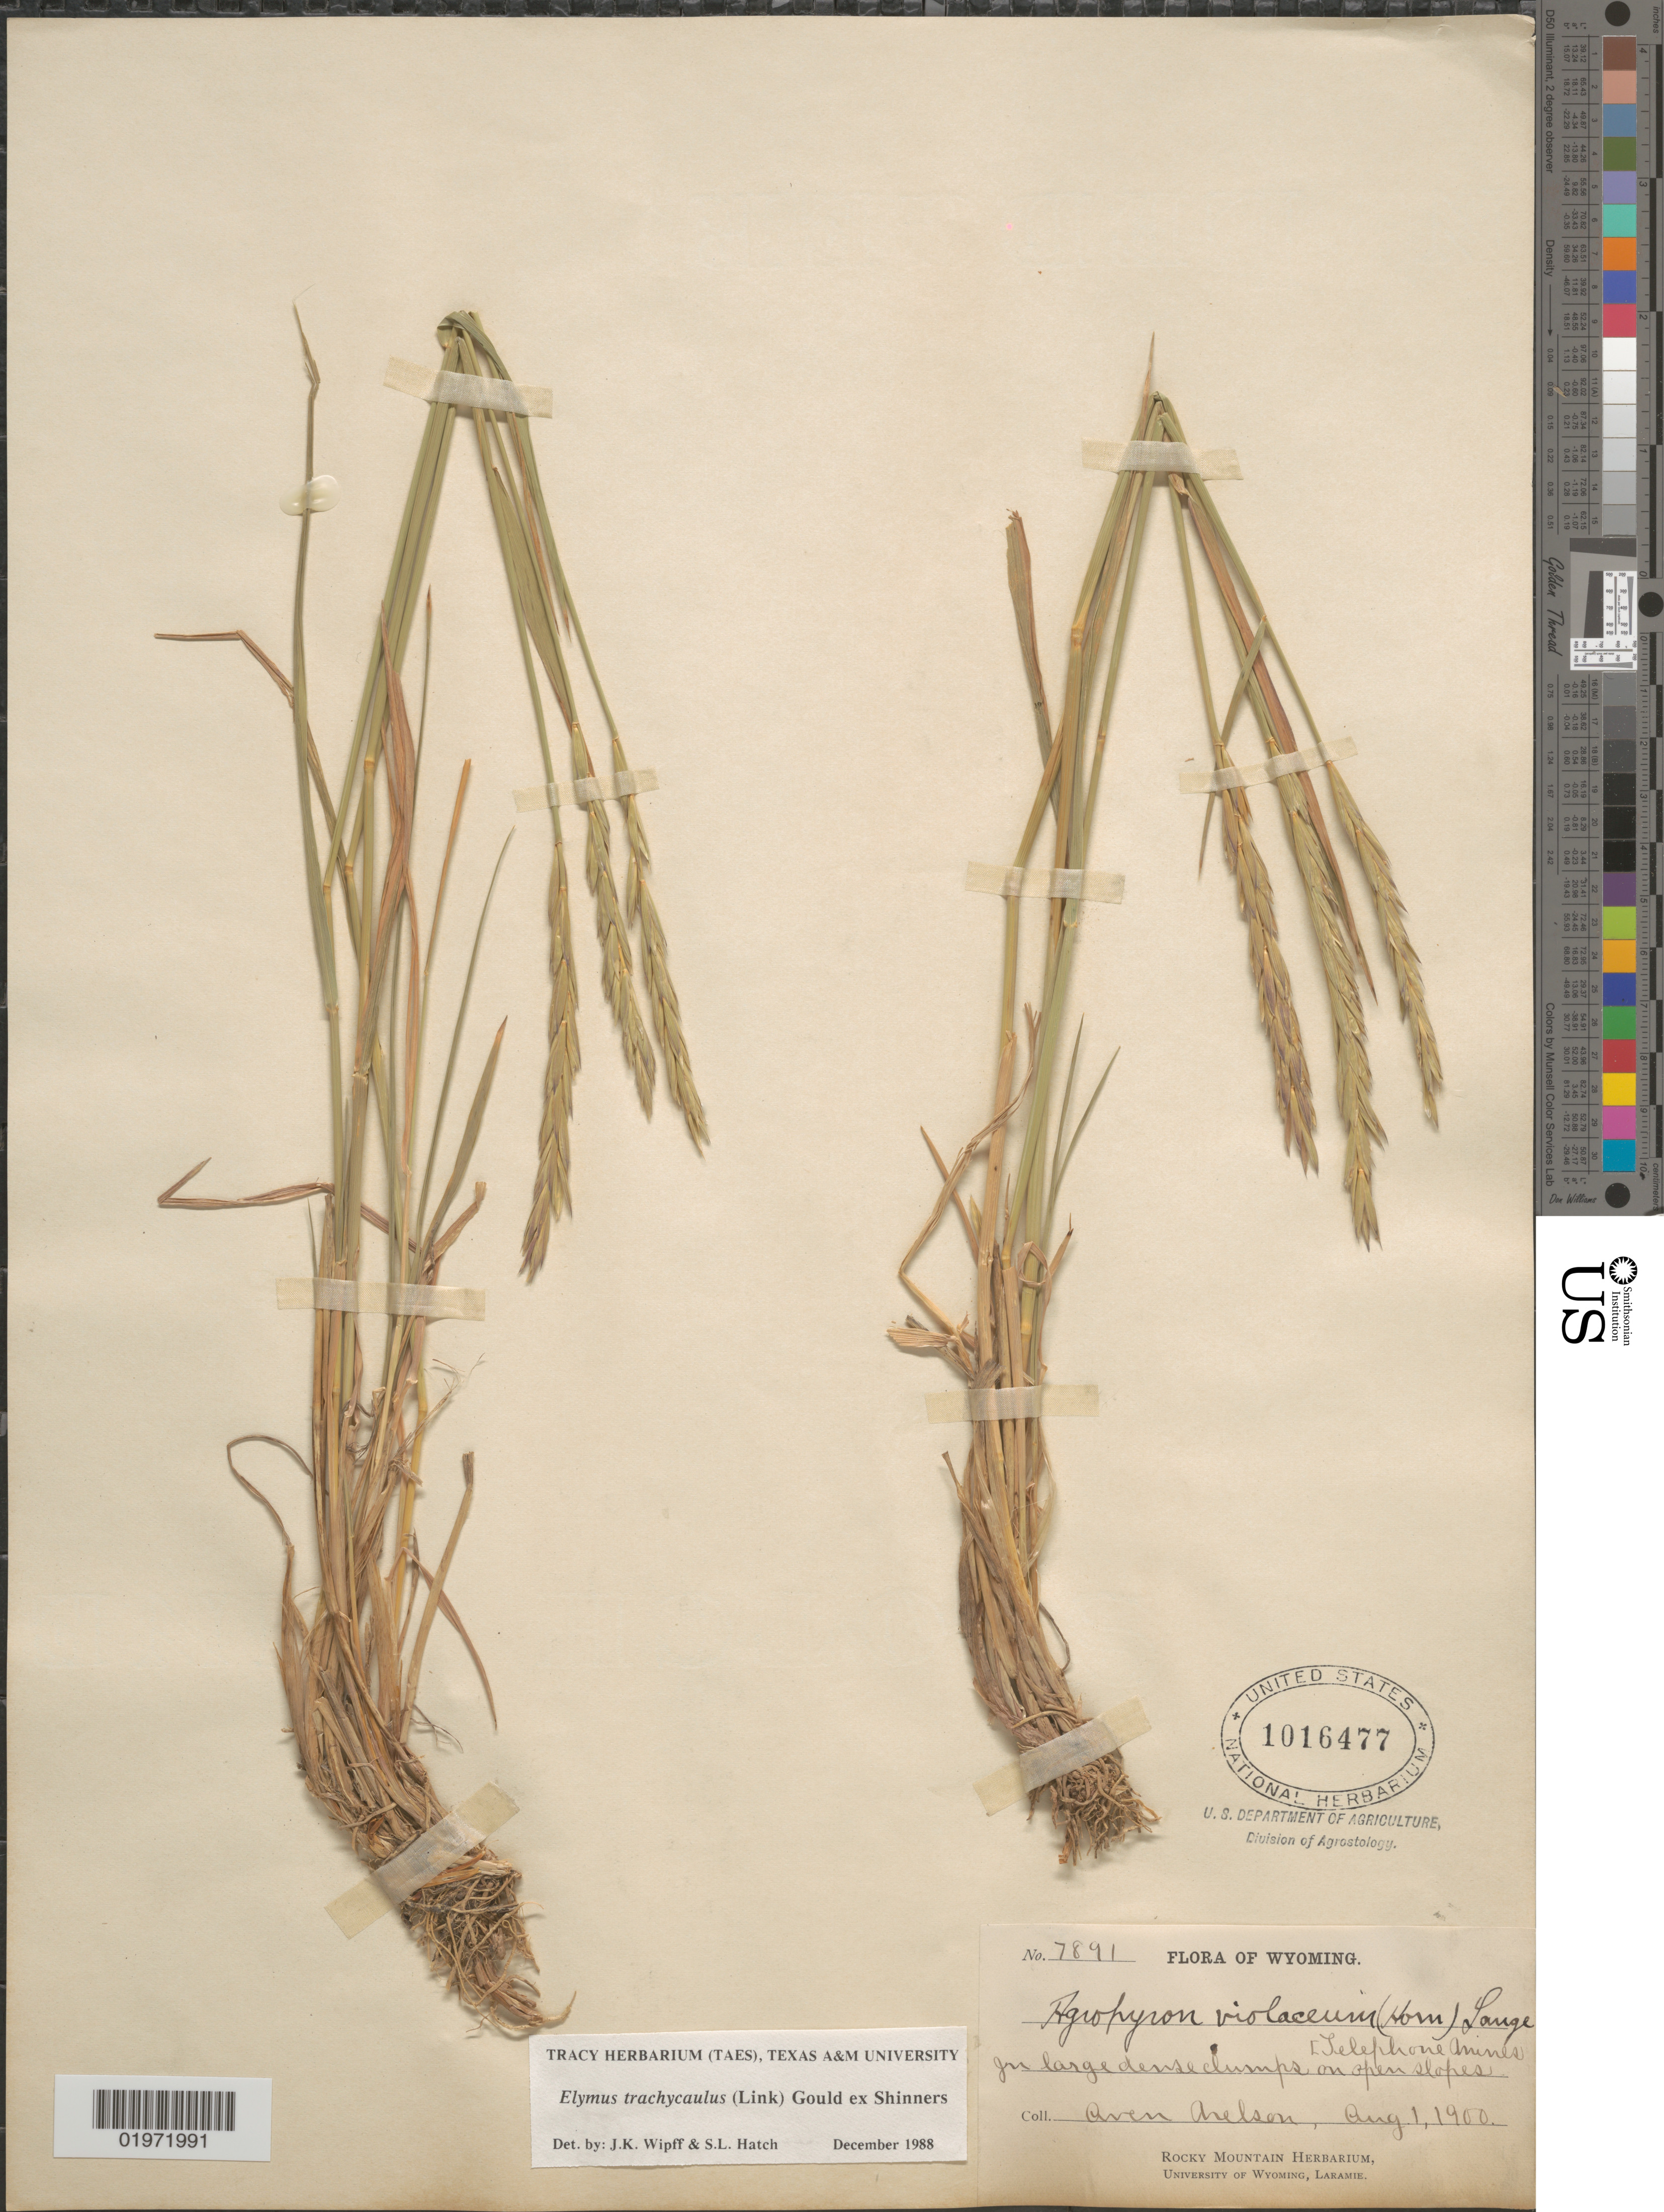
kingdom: Plantae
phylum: Tracheophyta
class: Liliopsida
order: Poales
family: Poaceae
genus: Elymus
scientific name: Elymus trachycaulus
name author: (Link) Gould ex Shinners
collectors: A. Nelson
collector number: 7891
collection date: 1900-08-01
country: United States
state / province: Wyoming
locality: In large dense clumps on open slopes. [Telephone Mines].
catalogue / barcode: US 1016477